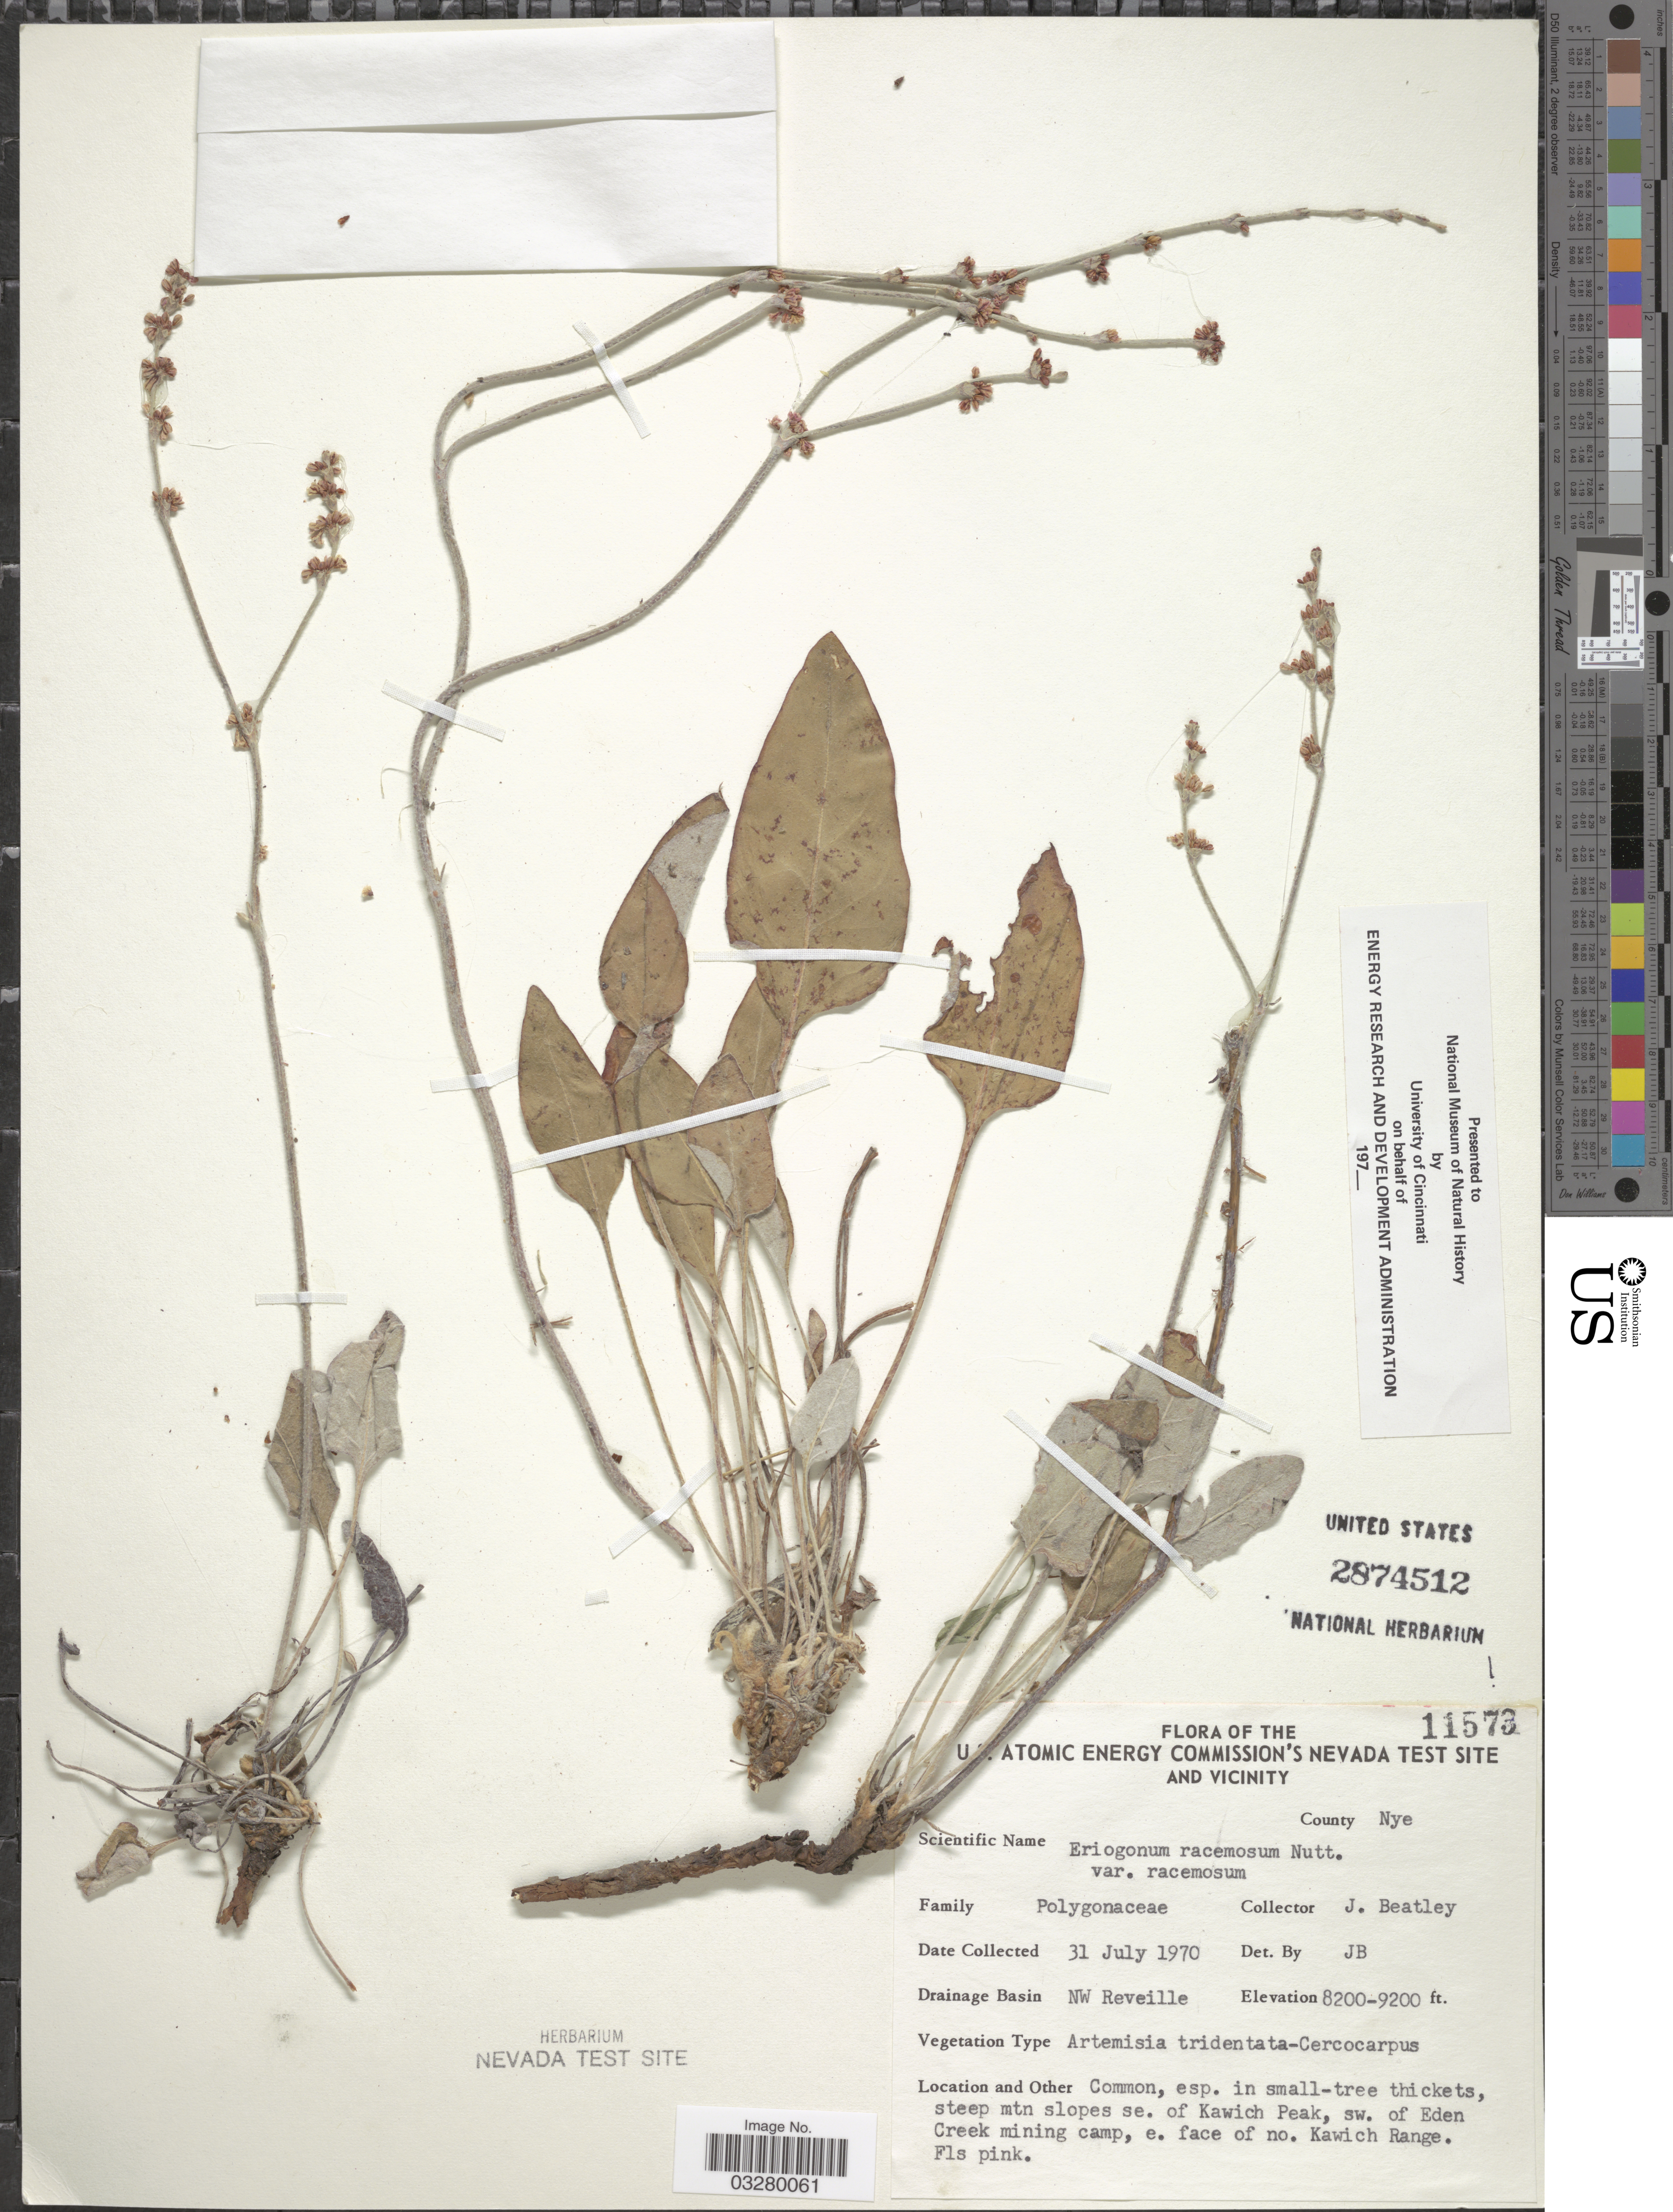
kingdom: Plantae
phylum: Tracheophyta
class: Magnoliopsida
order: Caryophyllales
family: Polygonaceae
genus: Eriogonum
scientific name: Eriogonum racemosum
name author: Nutt.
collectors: J. C. Beatley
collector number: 11573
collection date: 1970-07-31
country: United States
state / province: Nevada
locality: U.S. Atomic Energy Commission's Nevada Test Site and Vicinity, County Nye, Drainage Basin NW Reveille, steep mtn slopes se. of Kawich Peak, sw. of Eden Creek mining camp, e. face of no. Kawich Range.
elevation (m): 2499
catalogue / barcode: US 2874512